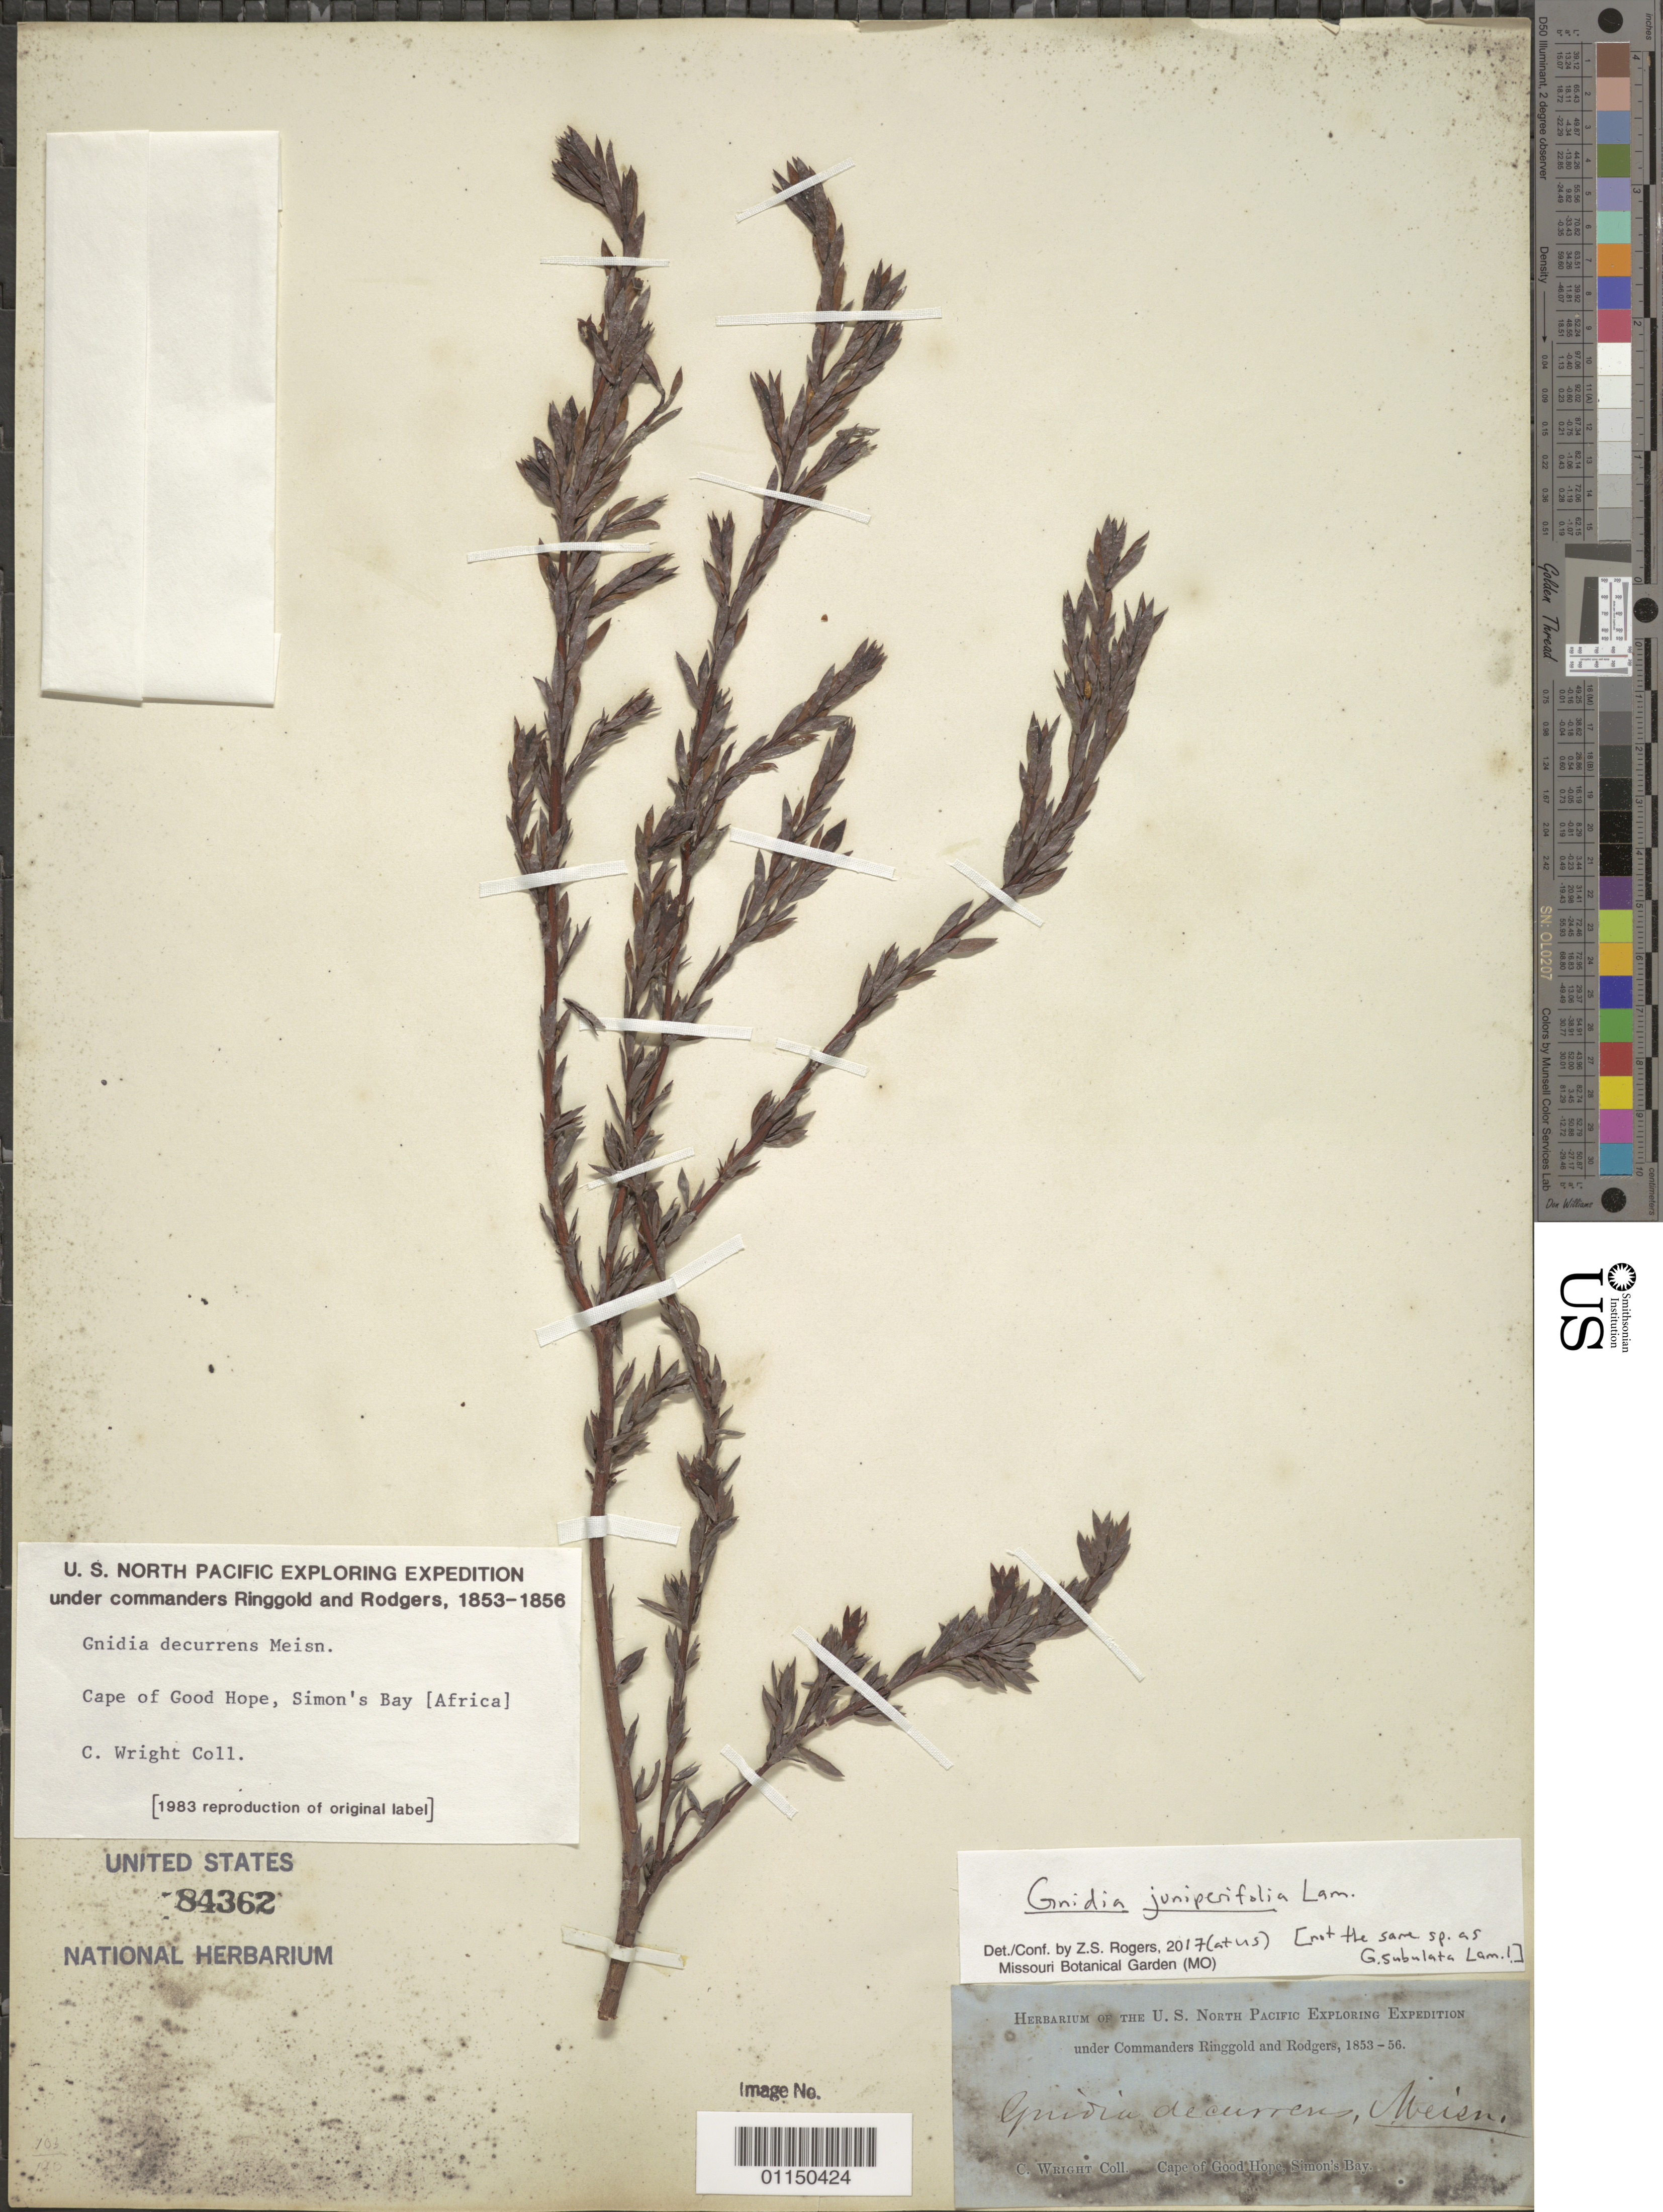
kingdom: Plantae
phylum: Tracheophyta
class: Magnoliopsida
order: Malvales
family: Thymelaeaceae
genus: Gnidia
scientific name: Gnidia juniperifolia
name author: Lam.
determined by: Rogers, Z. S.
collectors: C. Wright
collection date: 1853/1856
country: South Africa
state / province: Western Cape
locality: Cape of Good Hope, Simon's Bay.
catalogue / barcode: US 84362